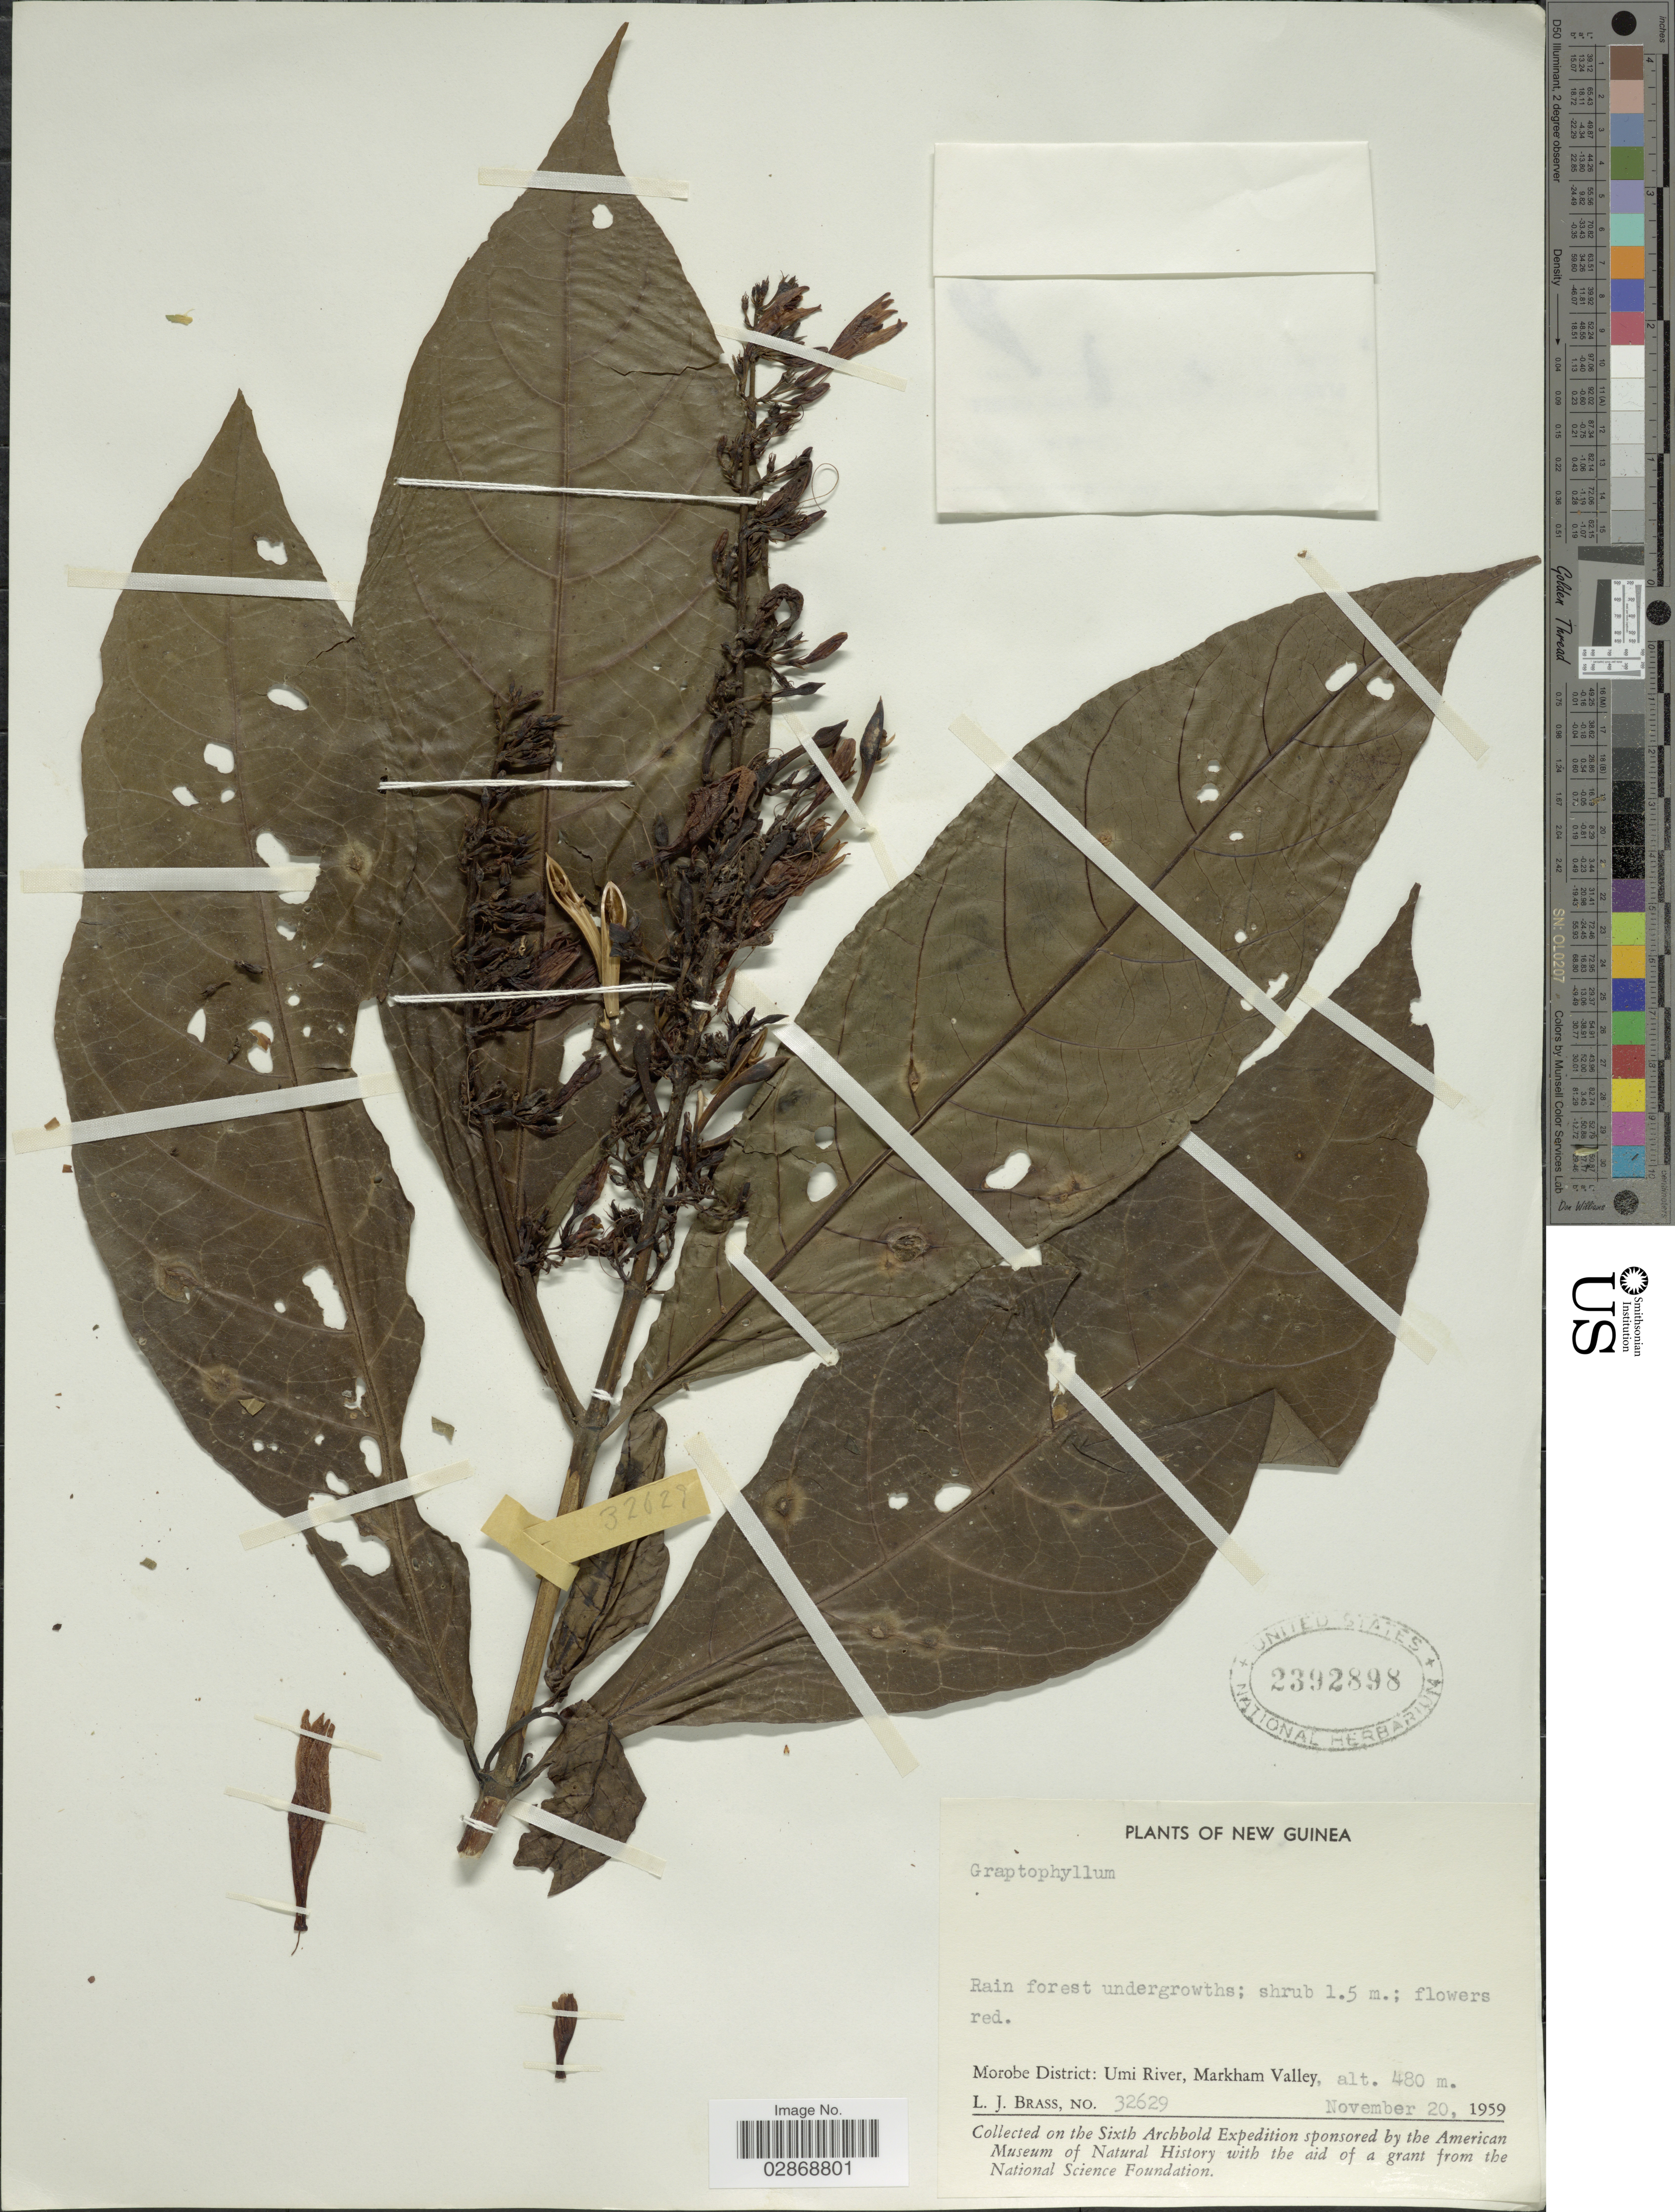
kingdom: Plantae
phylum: Tracheophyta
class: Magnoliopsida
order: Lamiales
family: Acanthaceae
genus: Graptophyllum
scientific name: Graptophyllum sp.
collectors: L. J. Brass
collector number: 32629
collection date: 1959-11-20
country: Papua New Guinea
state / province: Morobe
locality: New Guinea. Morobe District: Umi River, Markam Valley.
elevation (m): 480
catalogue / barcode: US 2392898